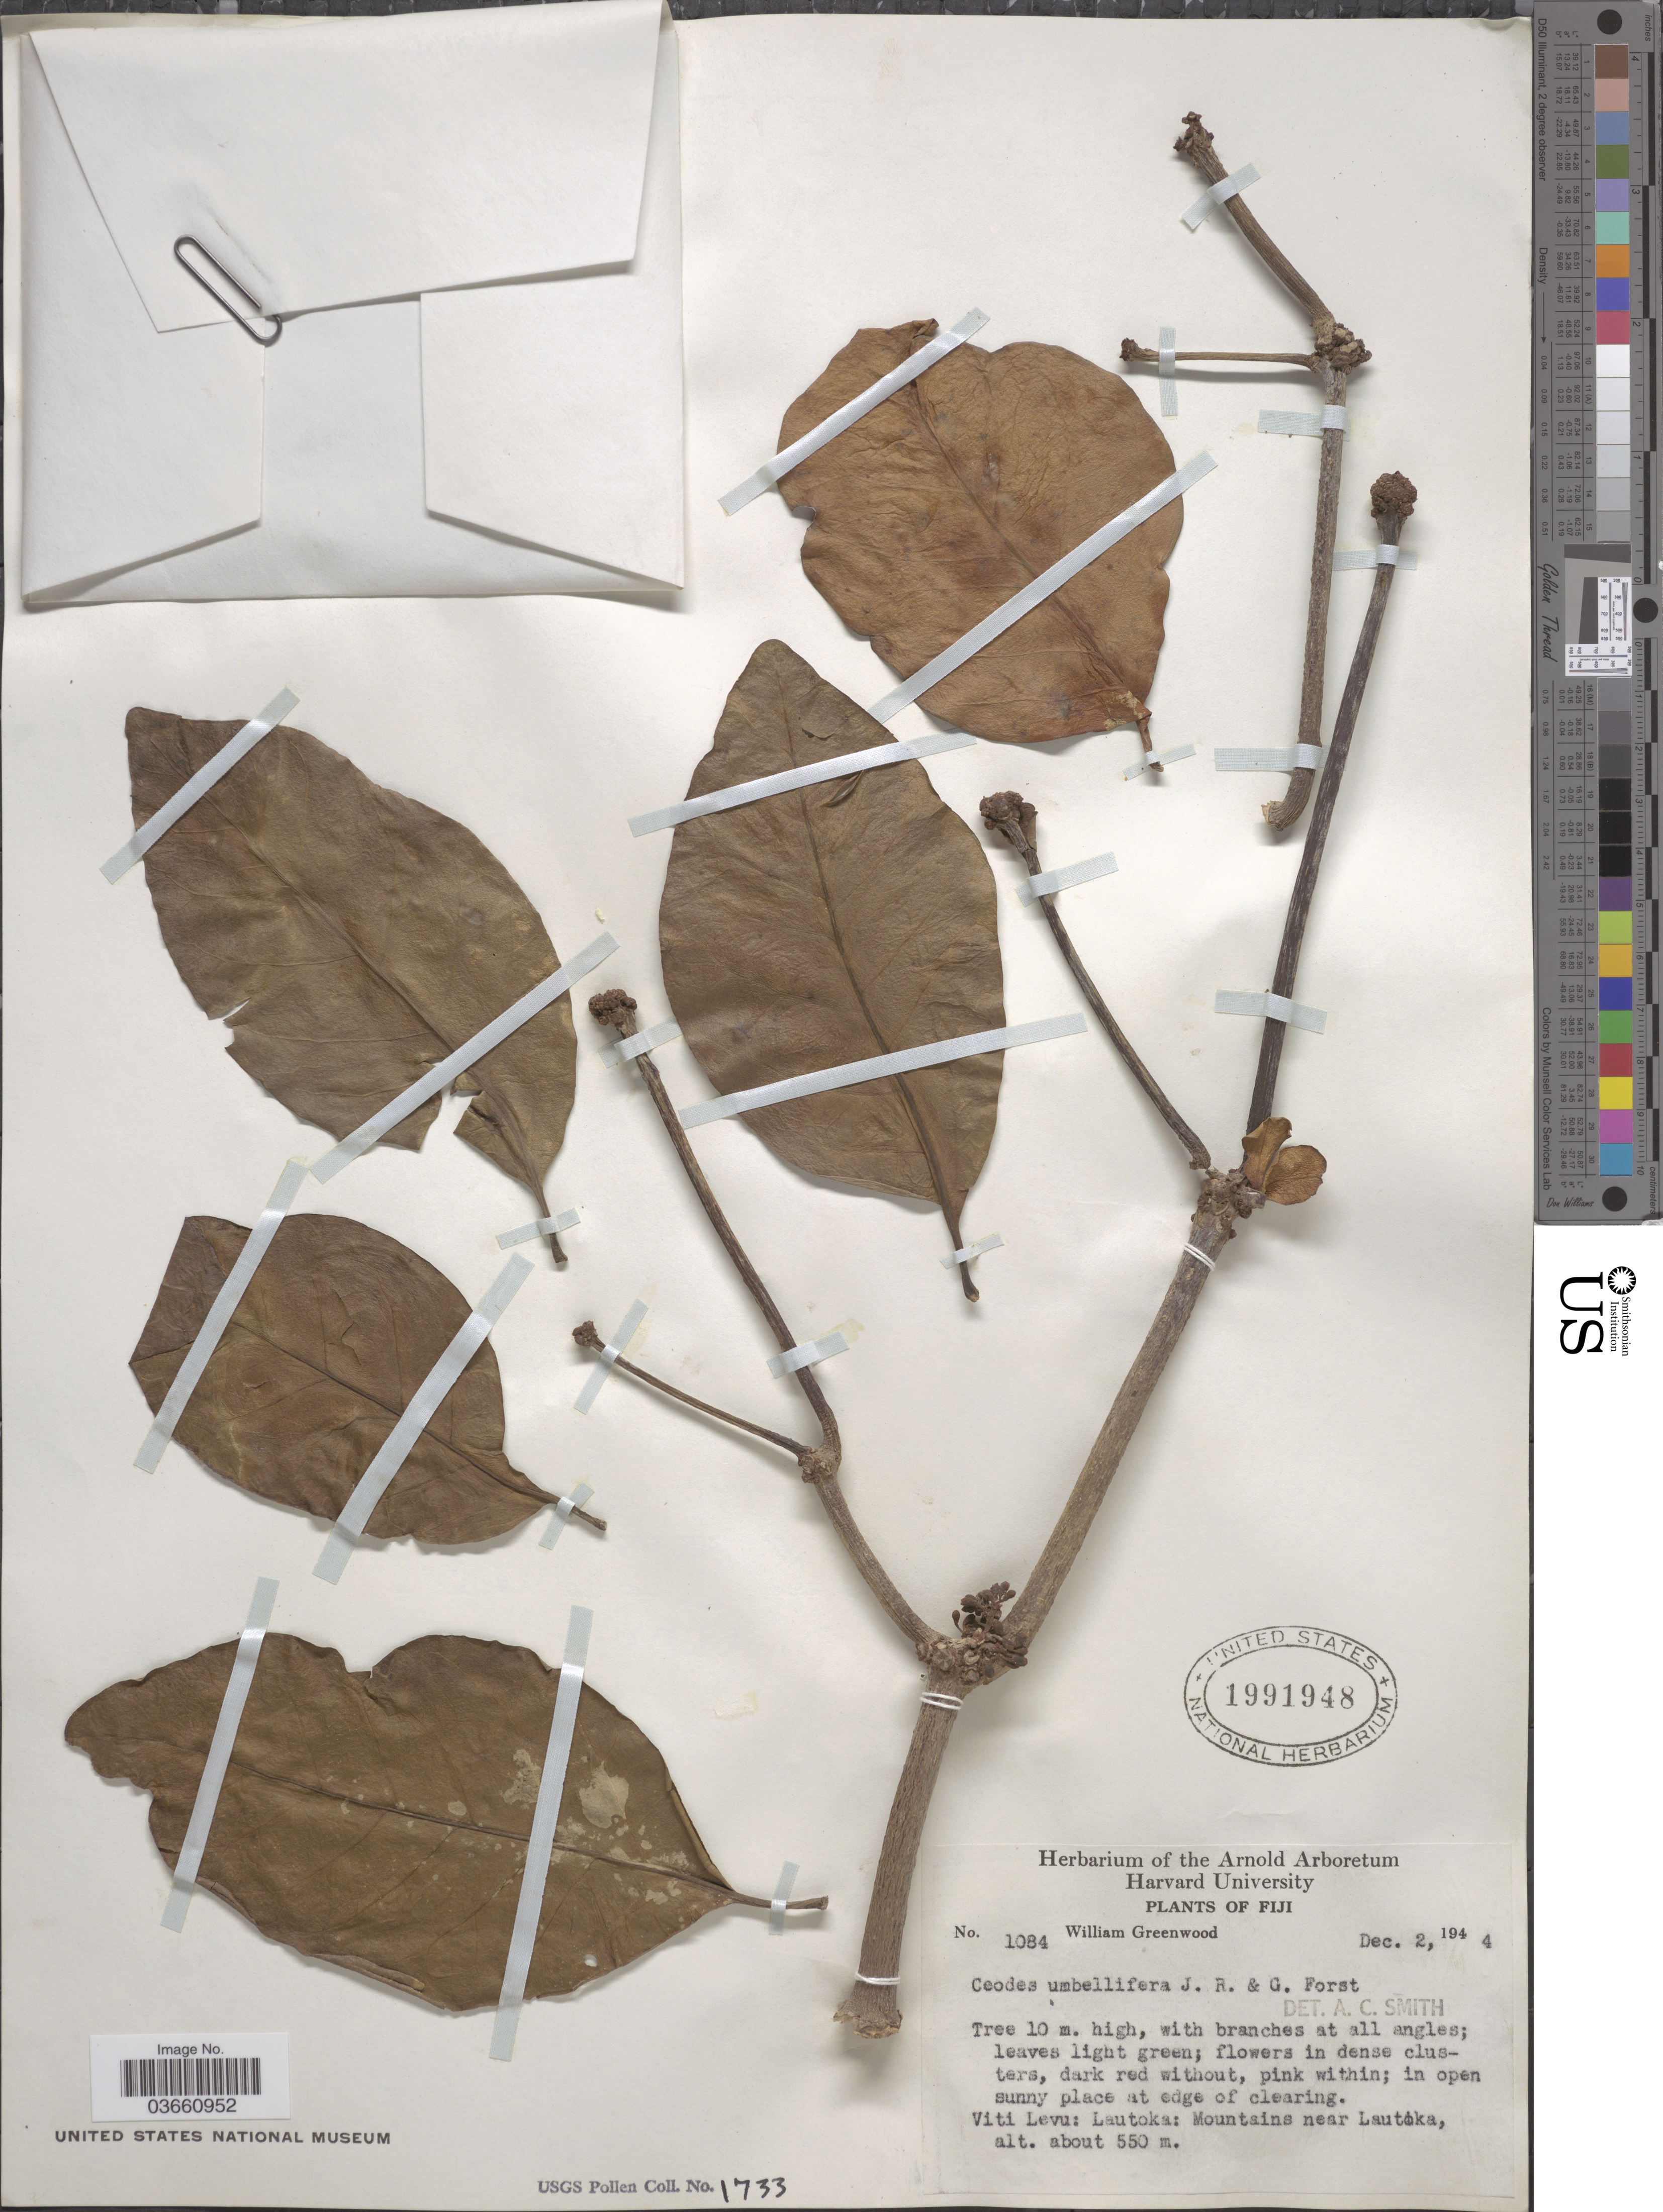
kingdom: Plantae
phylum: Tracheophyta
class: Magnoliopsida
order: Caryophyllales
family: Nyctaginaceae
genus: Ceodes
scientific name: Ceodes umbellifera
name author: J.R. Forst. & G. Forst.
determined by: Wagner, W. L., (BOT), Smithsonian Institution - National Museum of Natural History (UNITED STATES)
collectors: W. Greenwood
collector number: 1084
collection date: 1944-12-02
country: Fiji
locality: Viti Levu: Lautoka: Mountains near Lautoka.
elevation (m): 550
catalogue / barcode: US 1991948